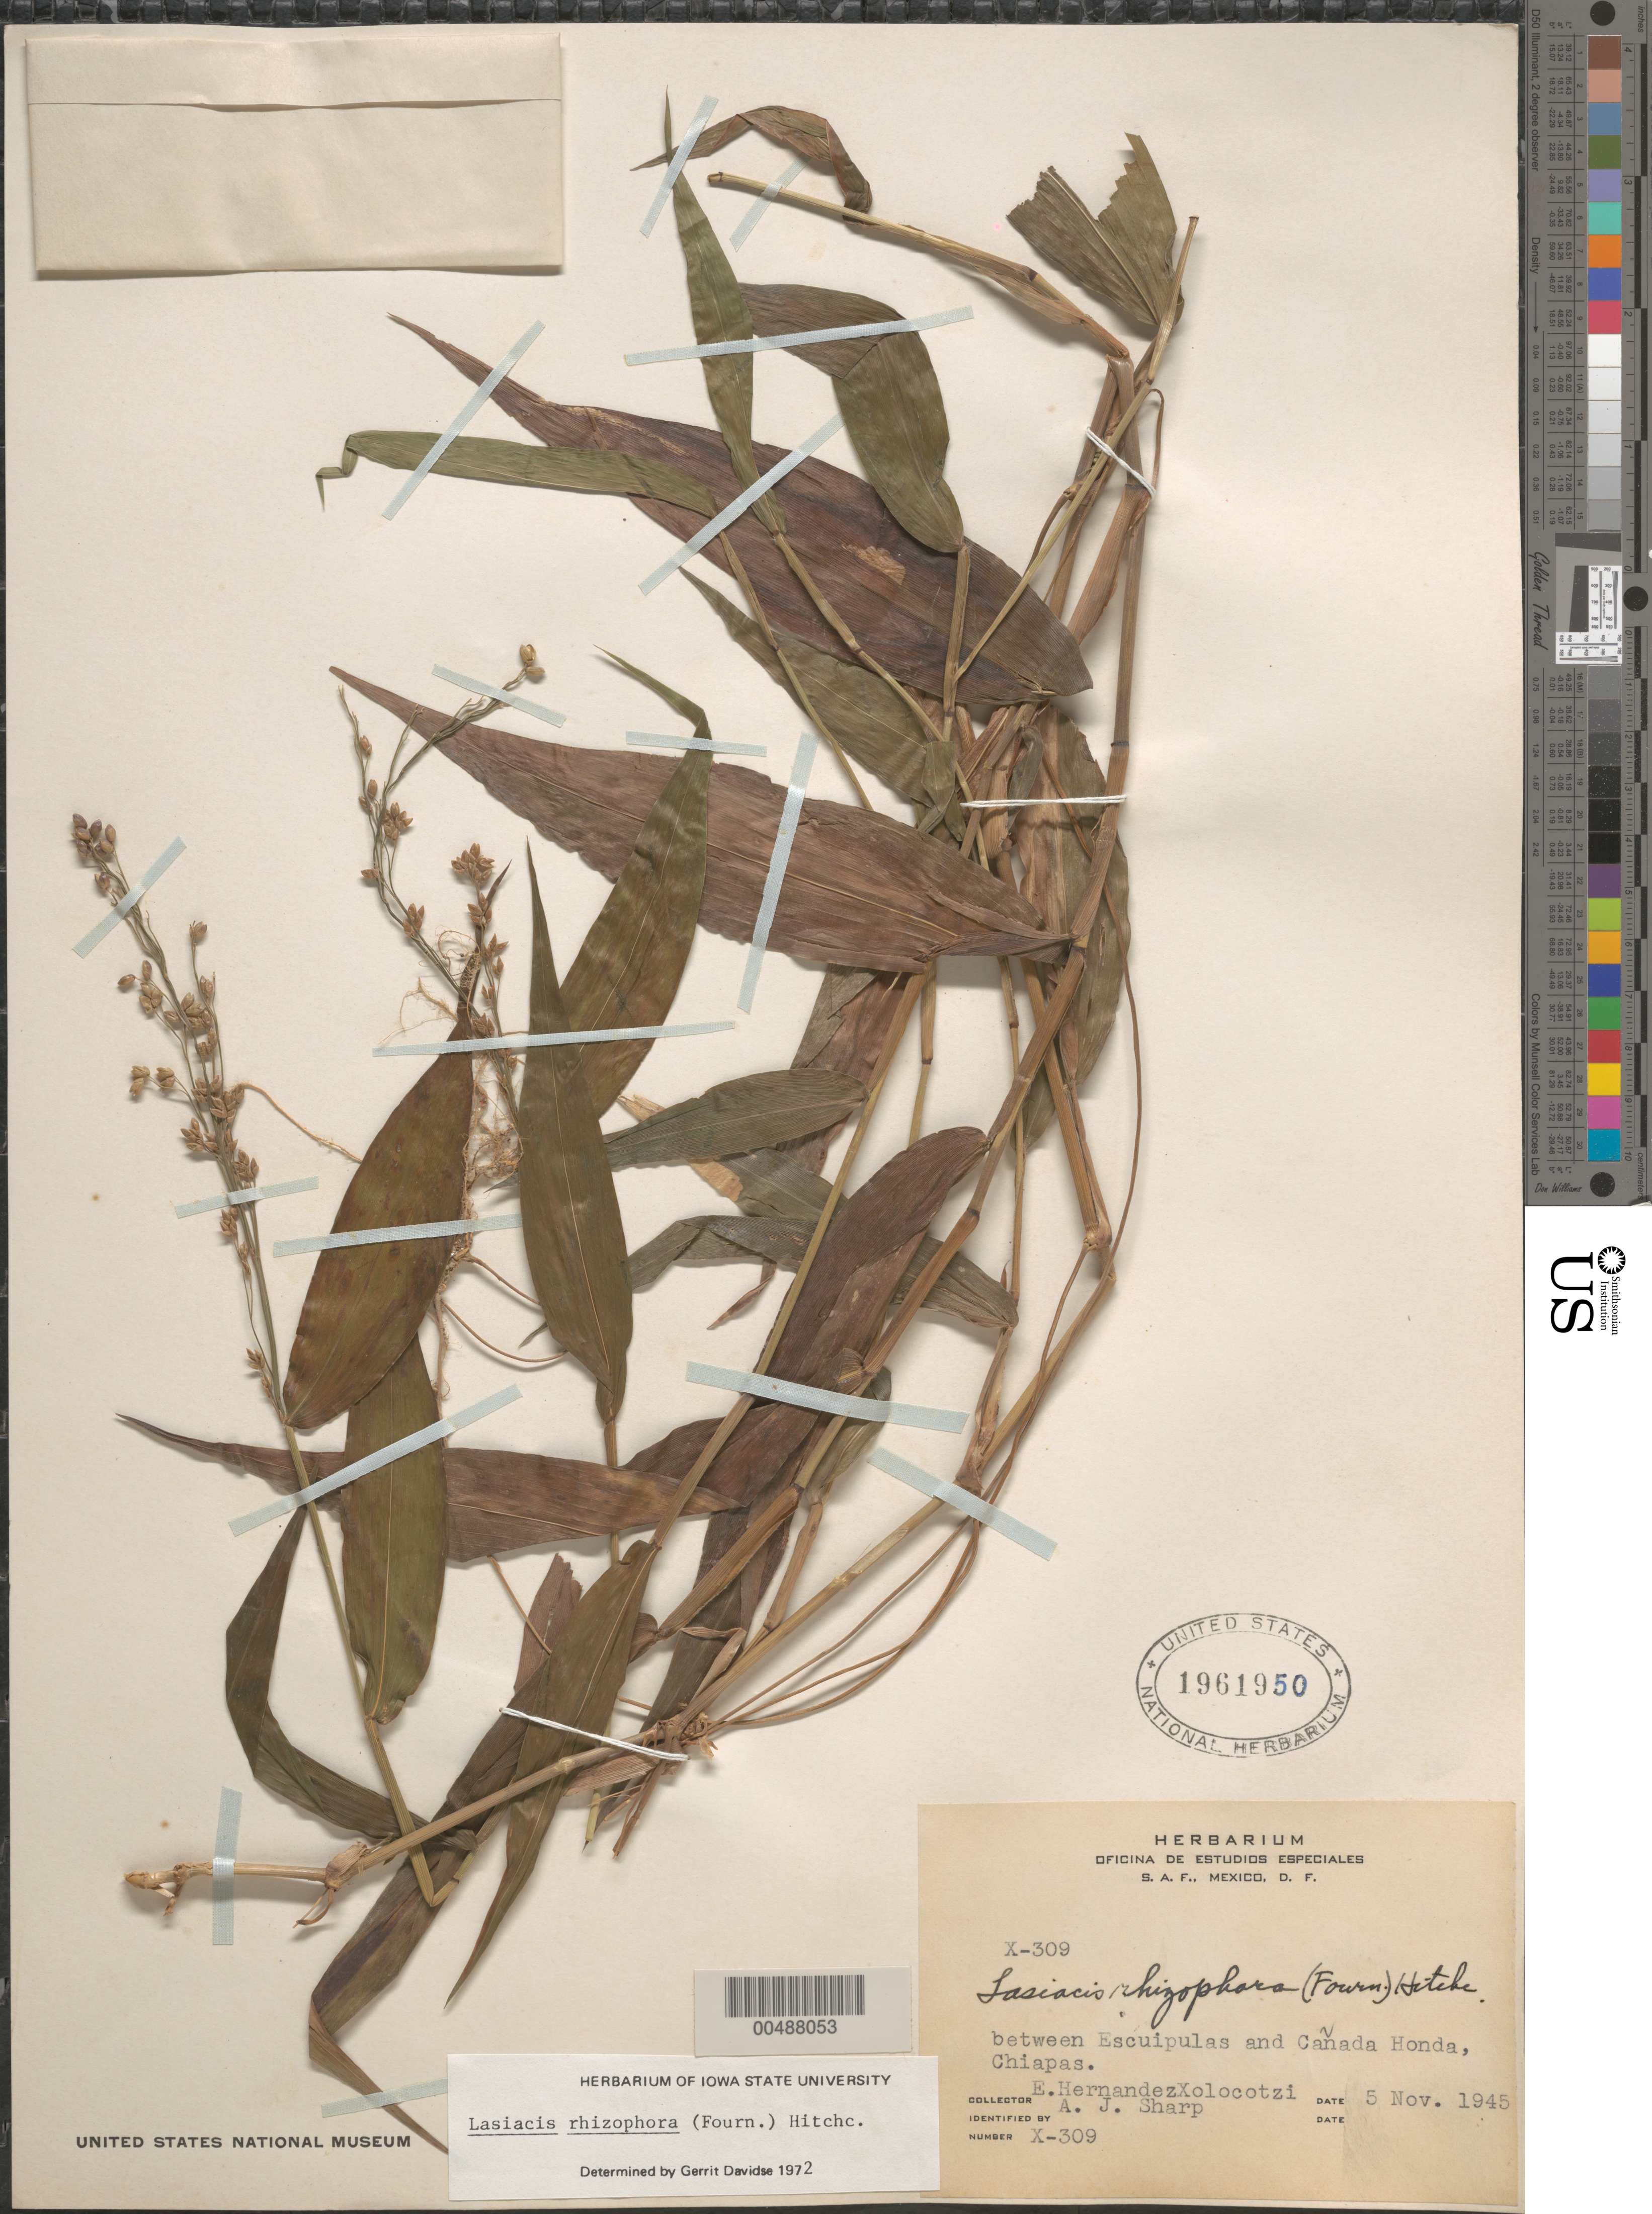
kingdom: Plantae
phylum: Tracheophyta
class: Liliopsida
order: Poales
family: Poaceae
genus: Lasiacis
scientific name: Lasiacis rhizophora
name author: (E. Fourn.) Hitchc.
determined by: Davidse, Gerrit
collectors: E. I. Hernández-X. & A. J. Sharp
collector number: X-309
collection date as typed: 5 Nov 1945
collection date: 1945-11-05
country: Mexico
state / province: Chiapas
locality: Between Escuipulas & Cañada Honda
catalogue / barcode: US 1961950